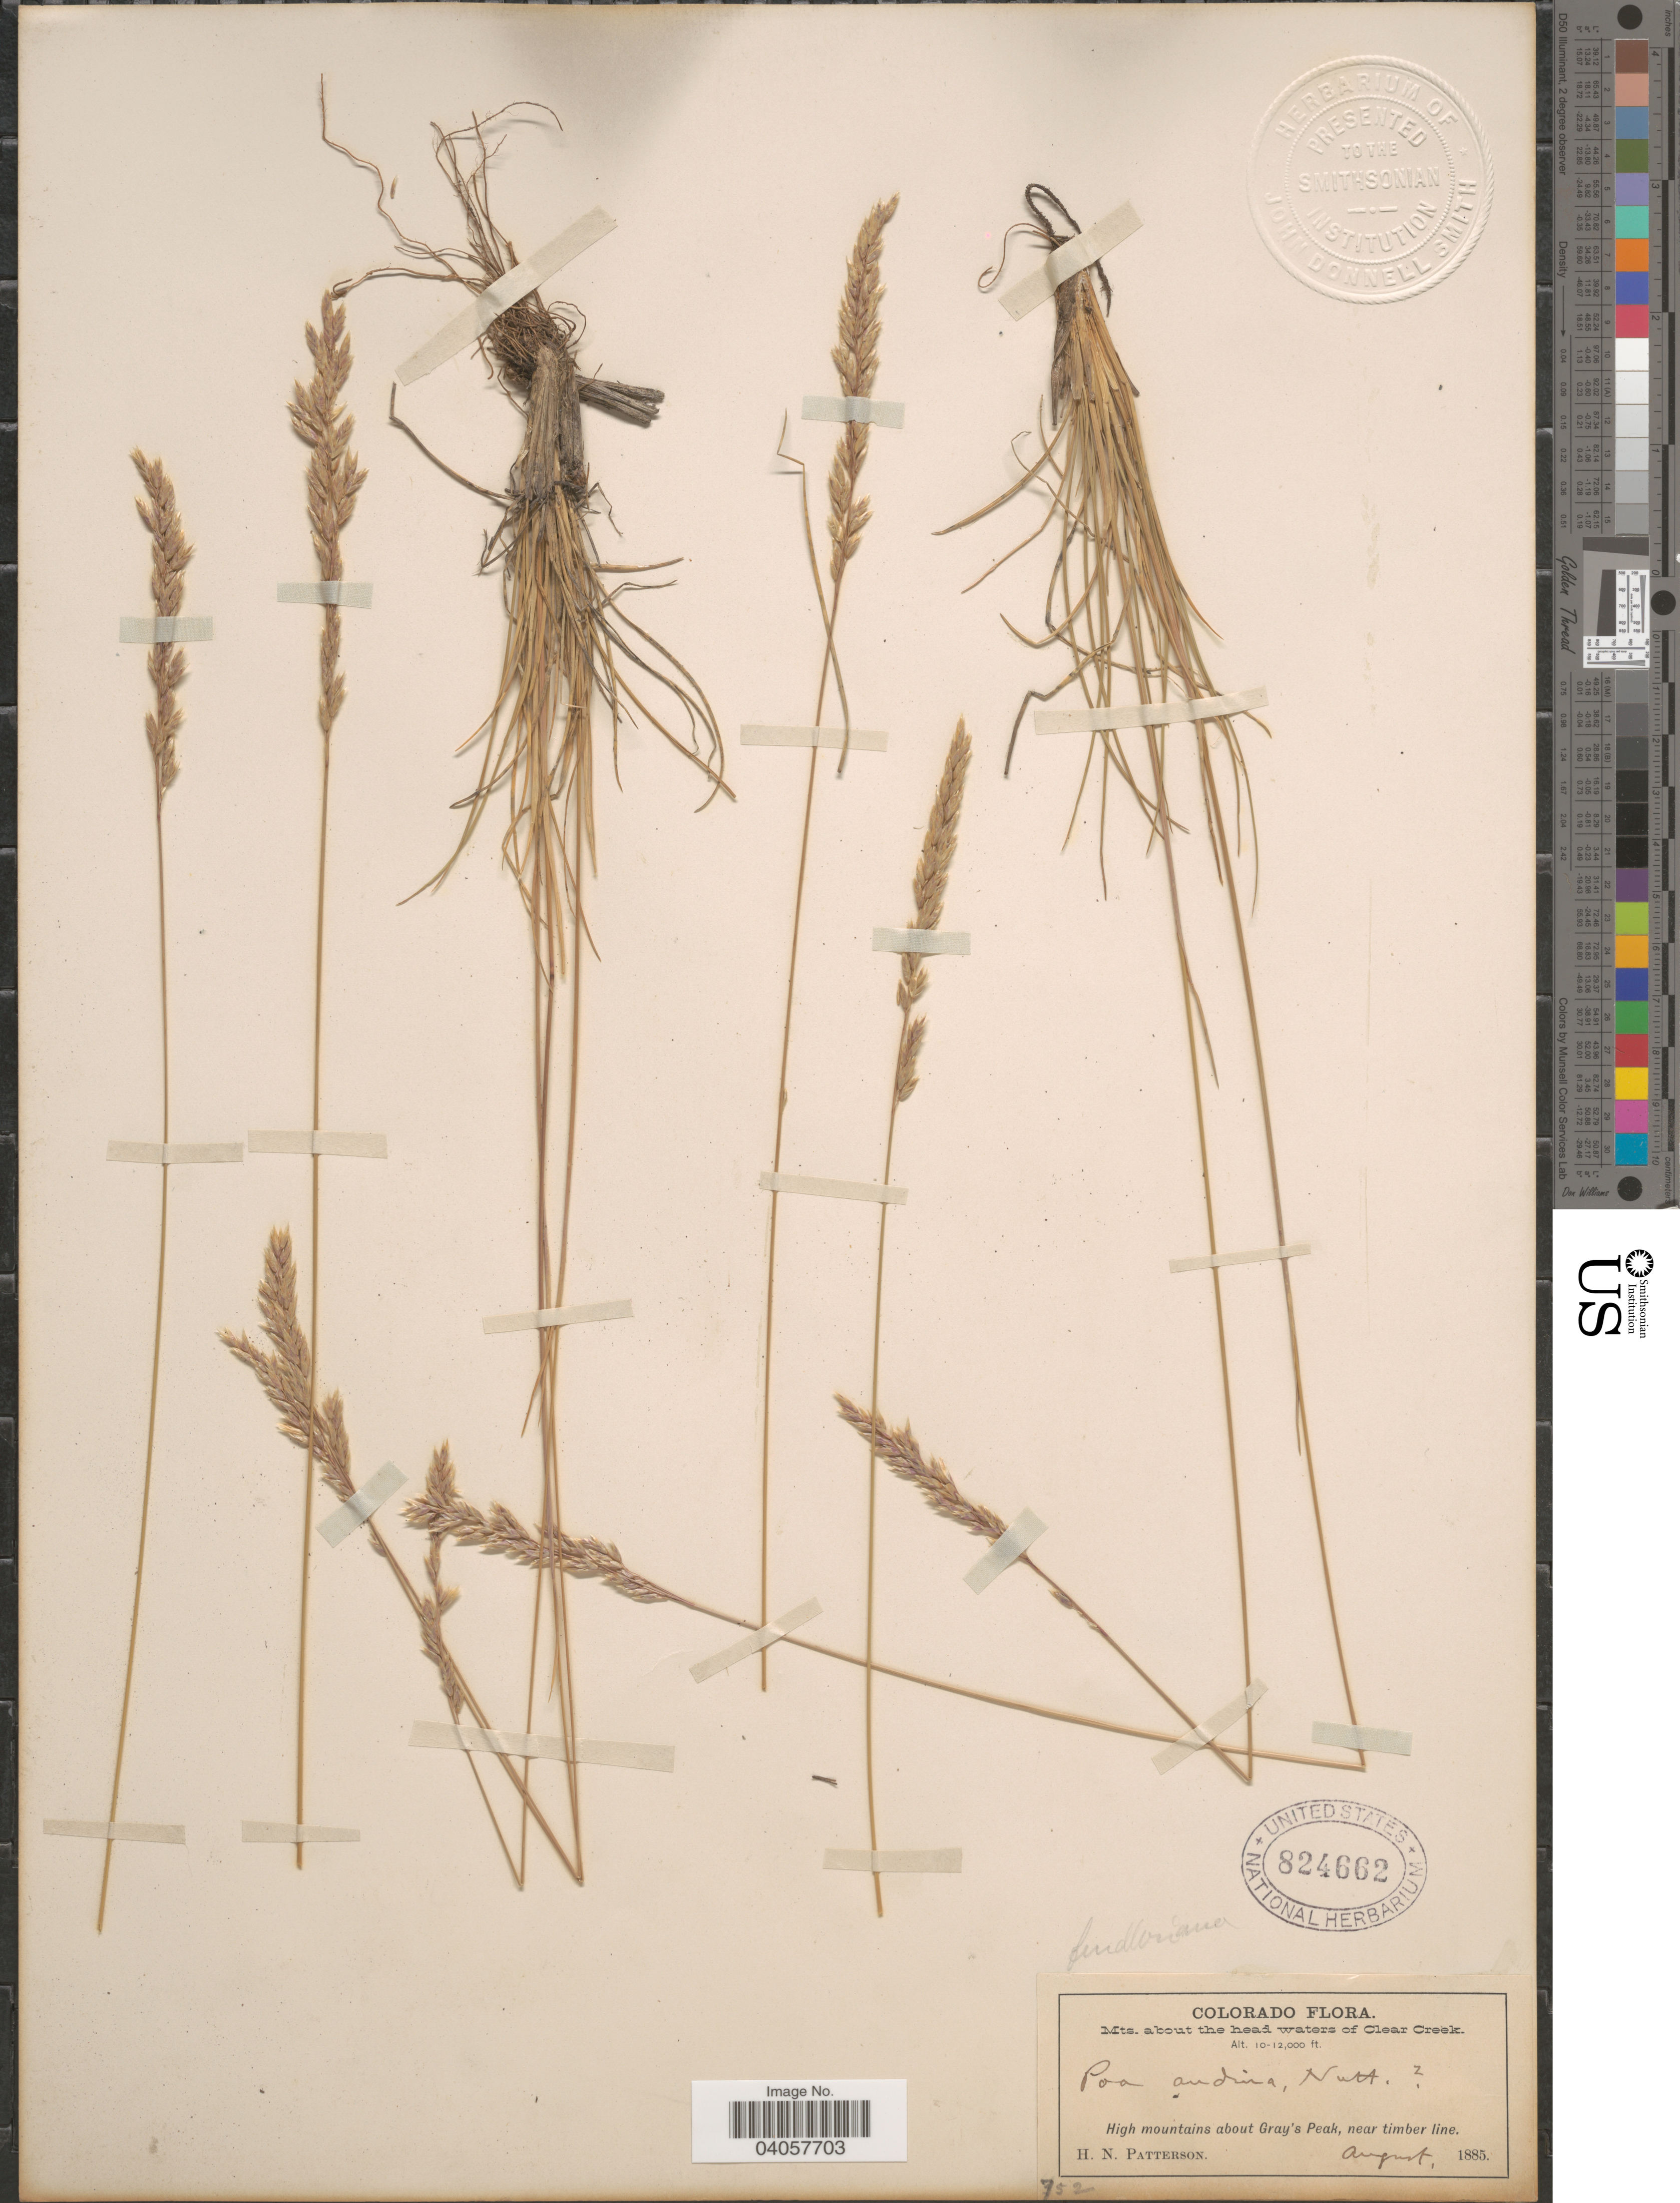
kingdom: Plantae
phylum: Tracheophyta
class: Liliopsida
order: Poales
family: Poaceae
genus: Poa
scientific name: Poa fendleriana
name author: (Steud.) Vasey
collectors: H. N. Patterson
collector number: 752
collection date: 1885-08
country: United States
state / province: Colorado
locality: Mts. about the head waters of Clear Creek. High mountains about Gray's Peak, near timber line.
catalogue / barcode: US 824662